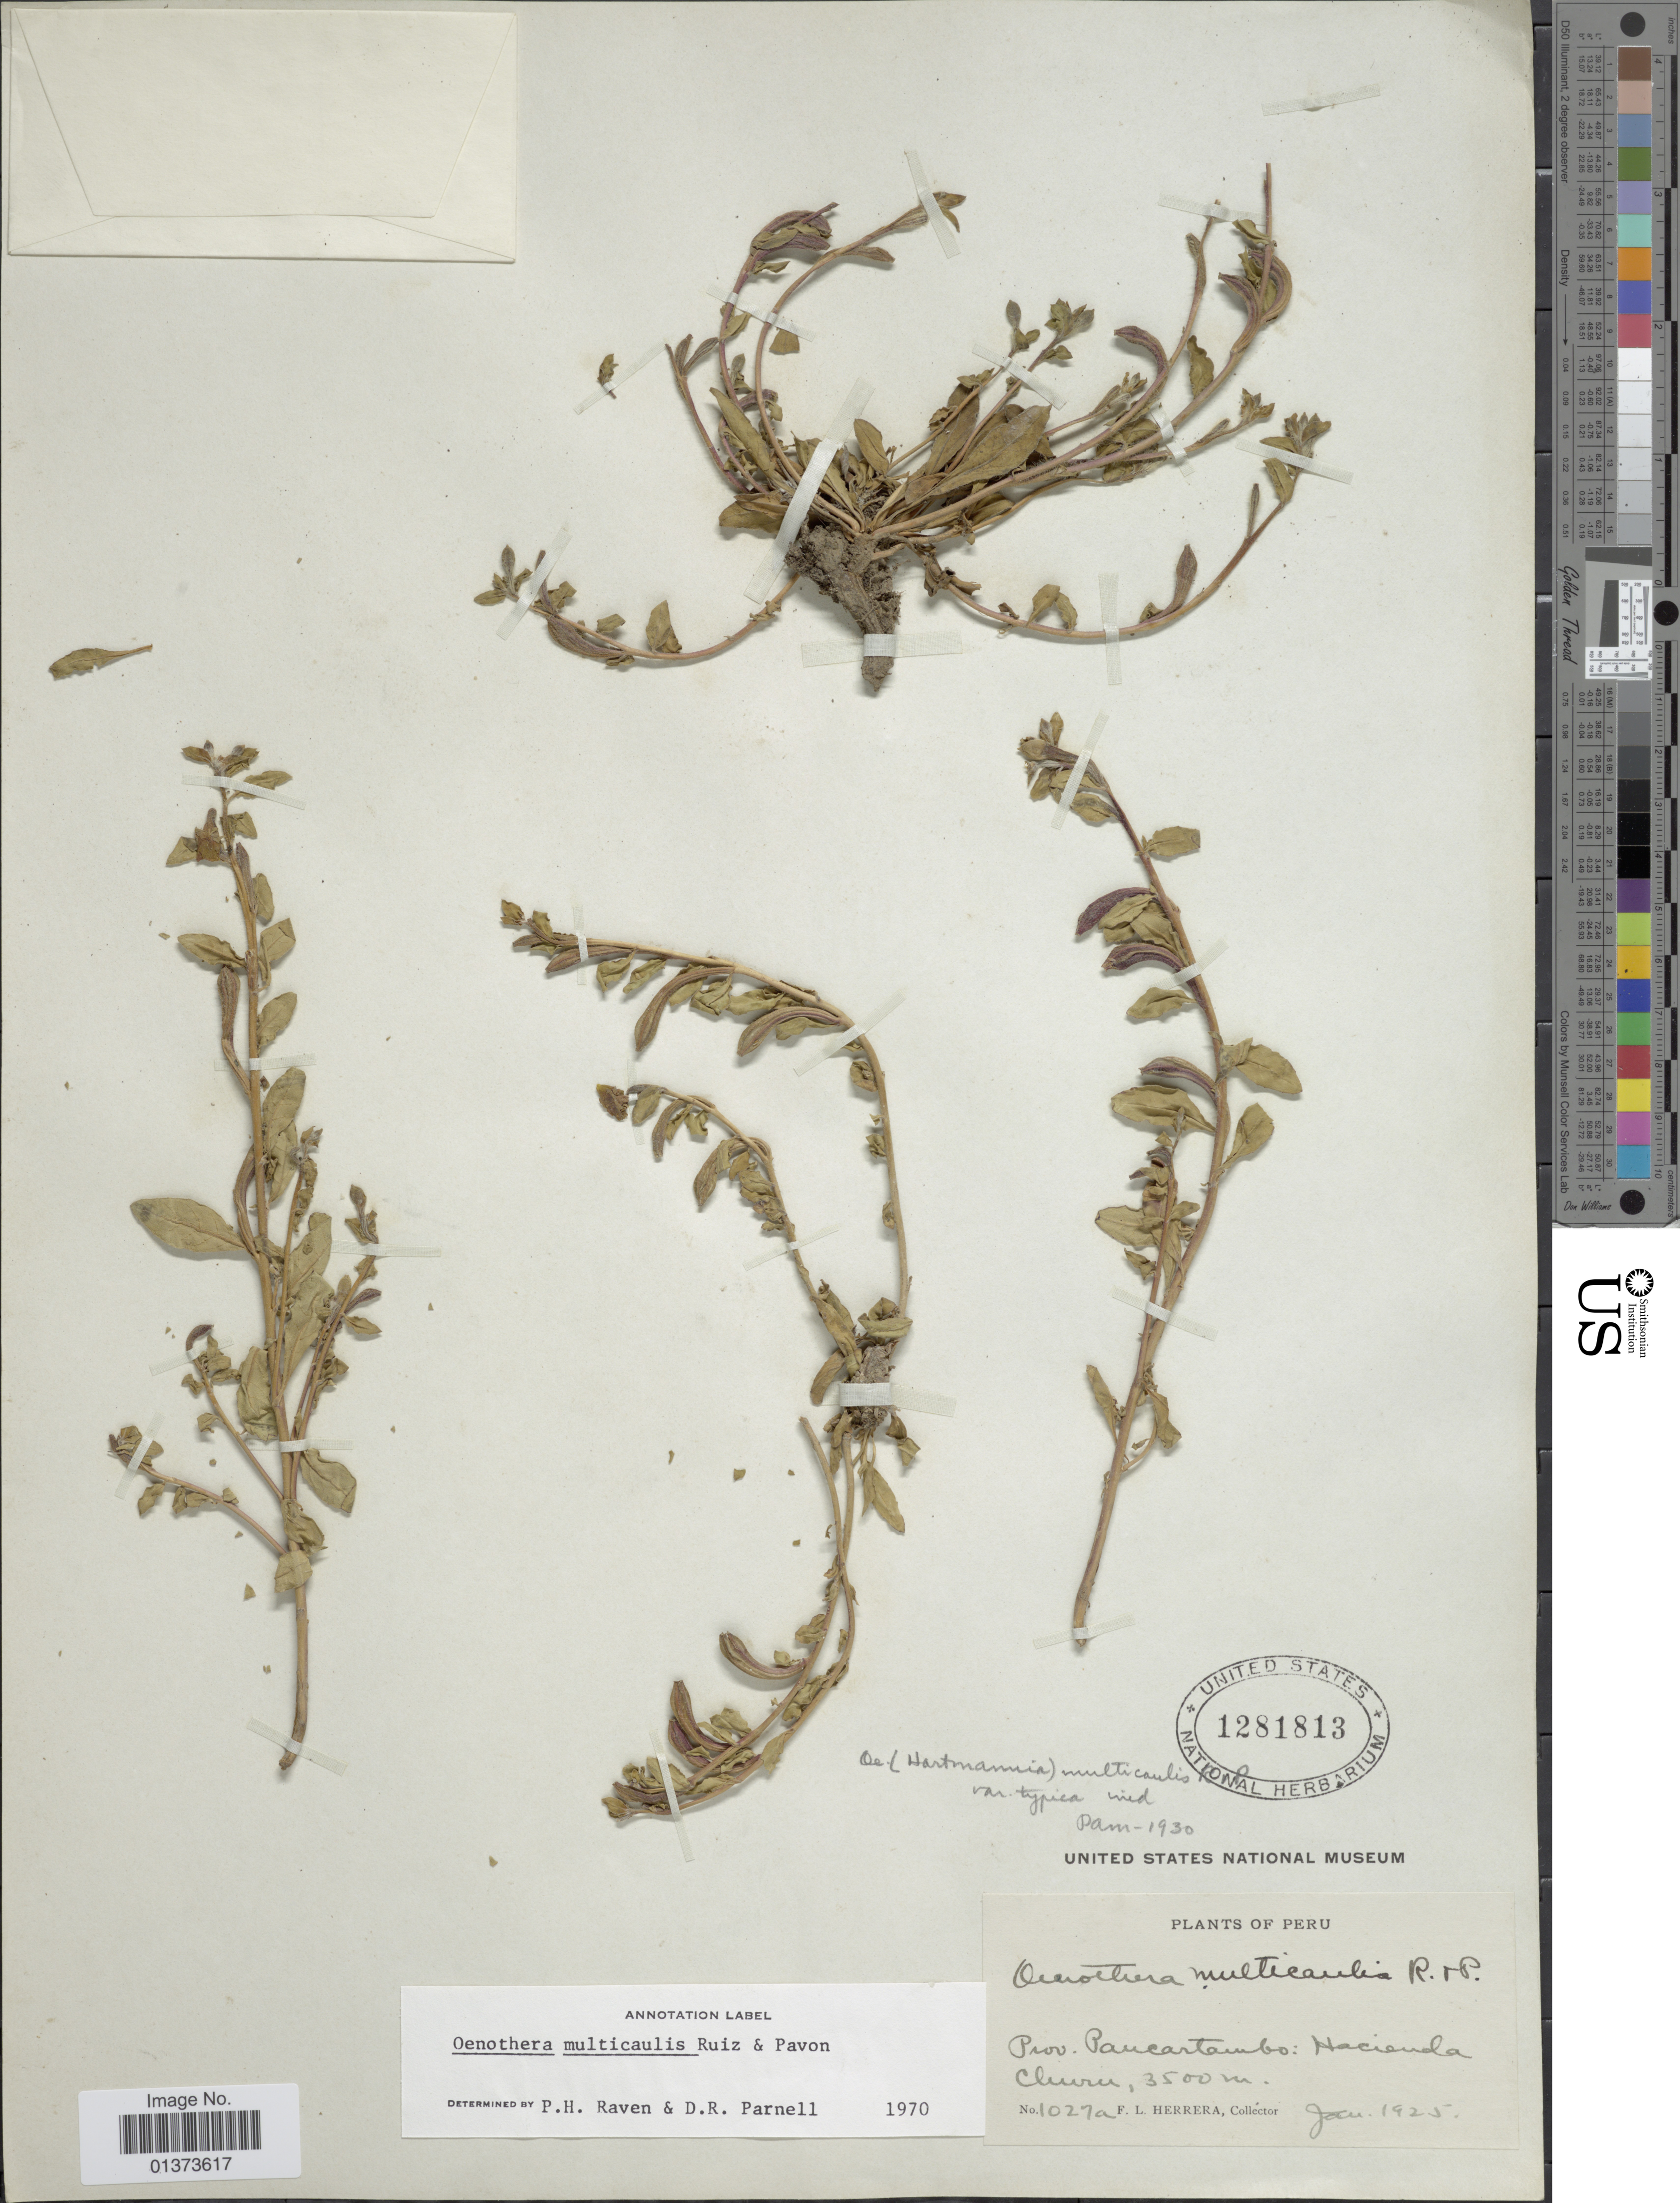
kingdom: Plantae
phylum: Tracheophyta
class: Magnoliopsida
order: Myrtales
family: Onagraceae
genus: Oenothera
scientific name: Oenothera multicaulis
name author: Ruiz & Pav.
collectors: F. L. Herrera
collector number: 1027a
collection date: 1925-01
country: Peru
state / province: Cusco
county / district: Paucartambo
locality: Paucartambo, Hacienda Churu.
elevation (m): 3500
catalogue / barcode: US 1281813